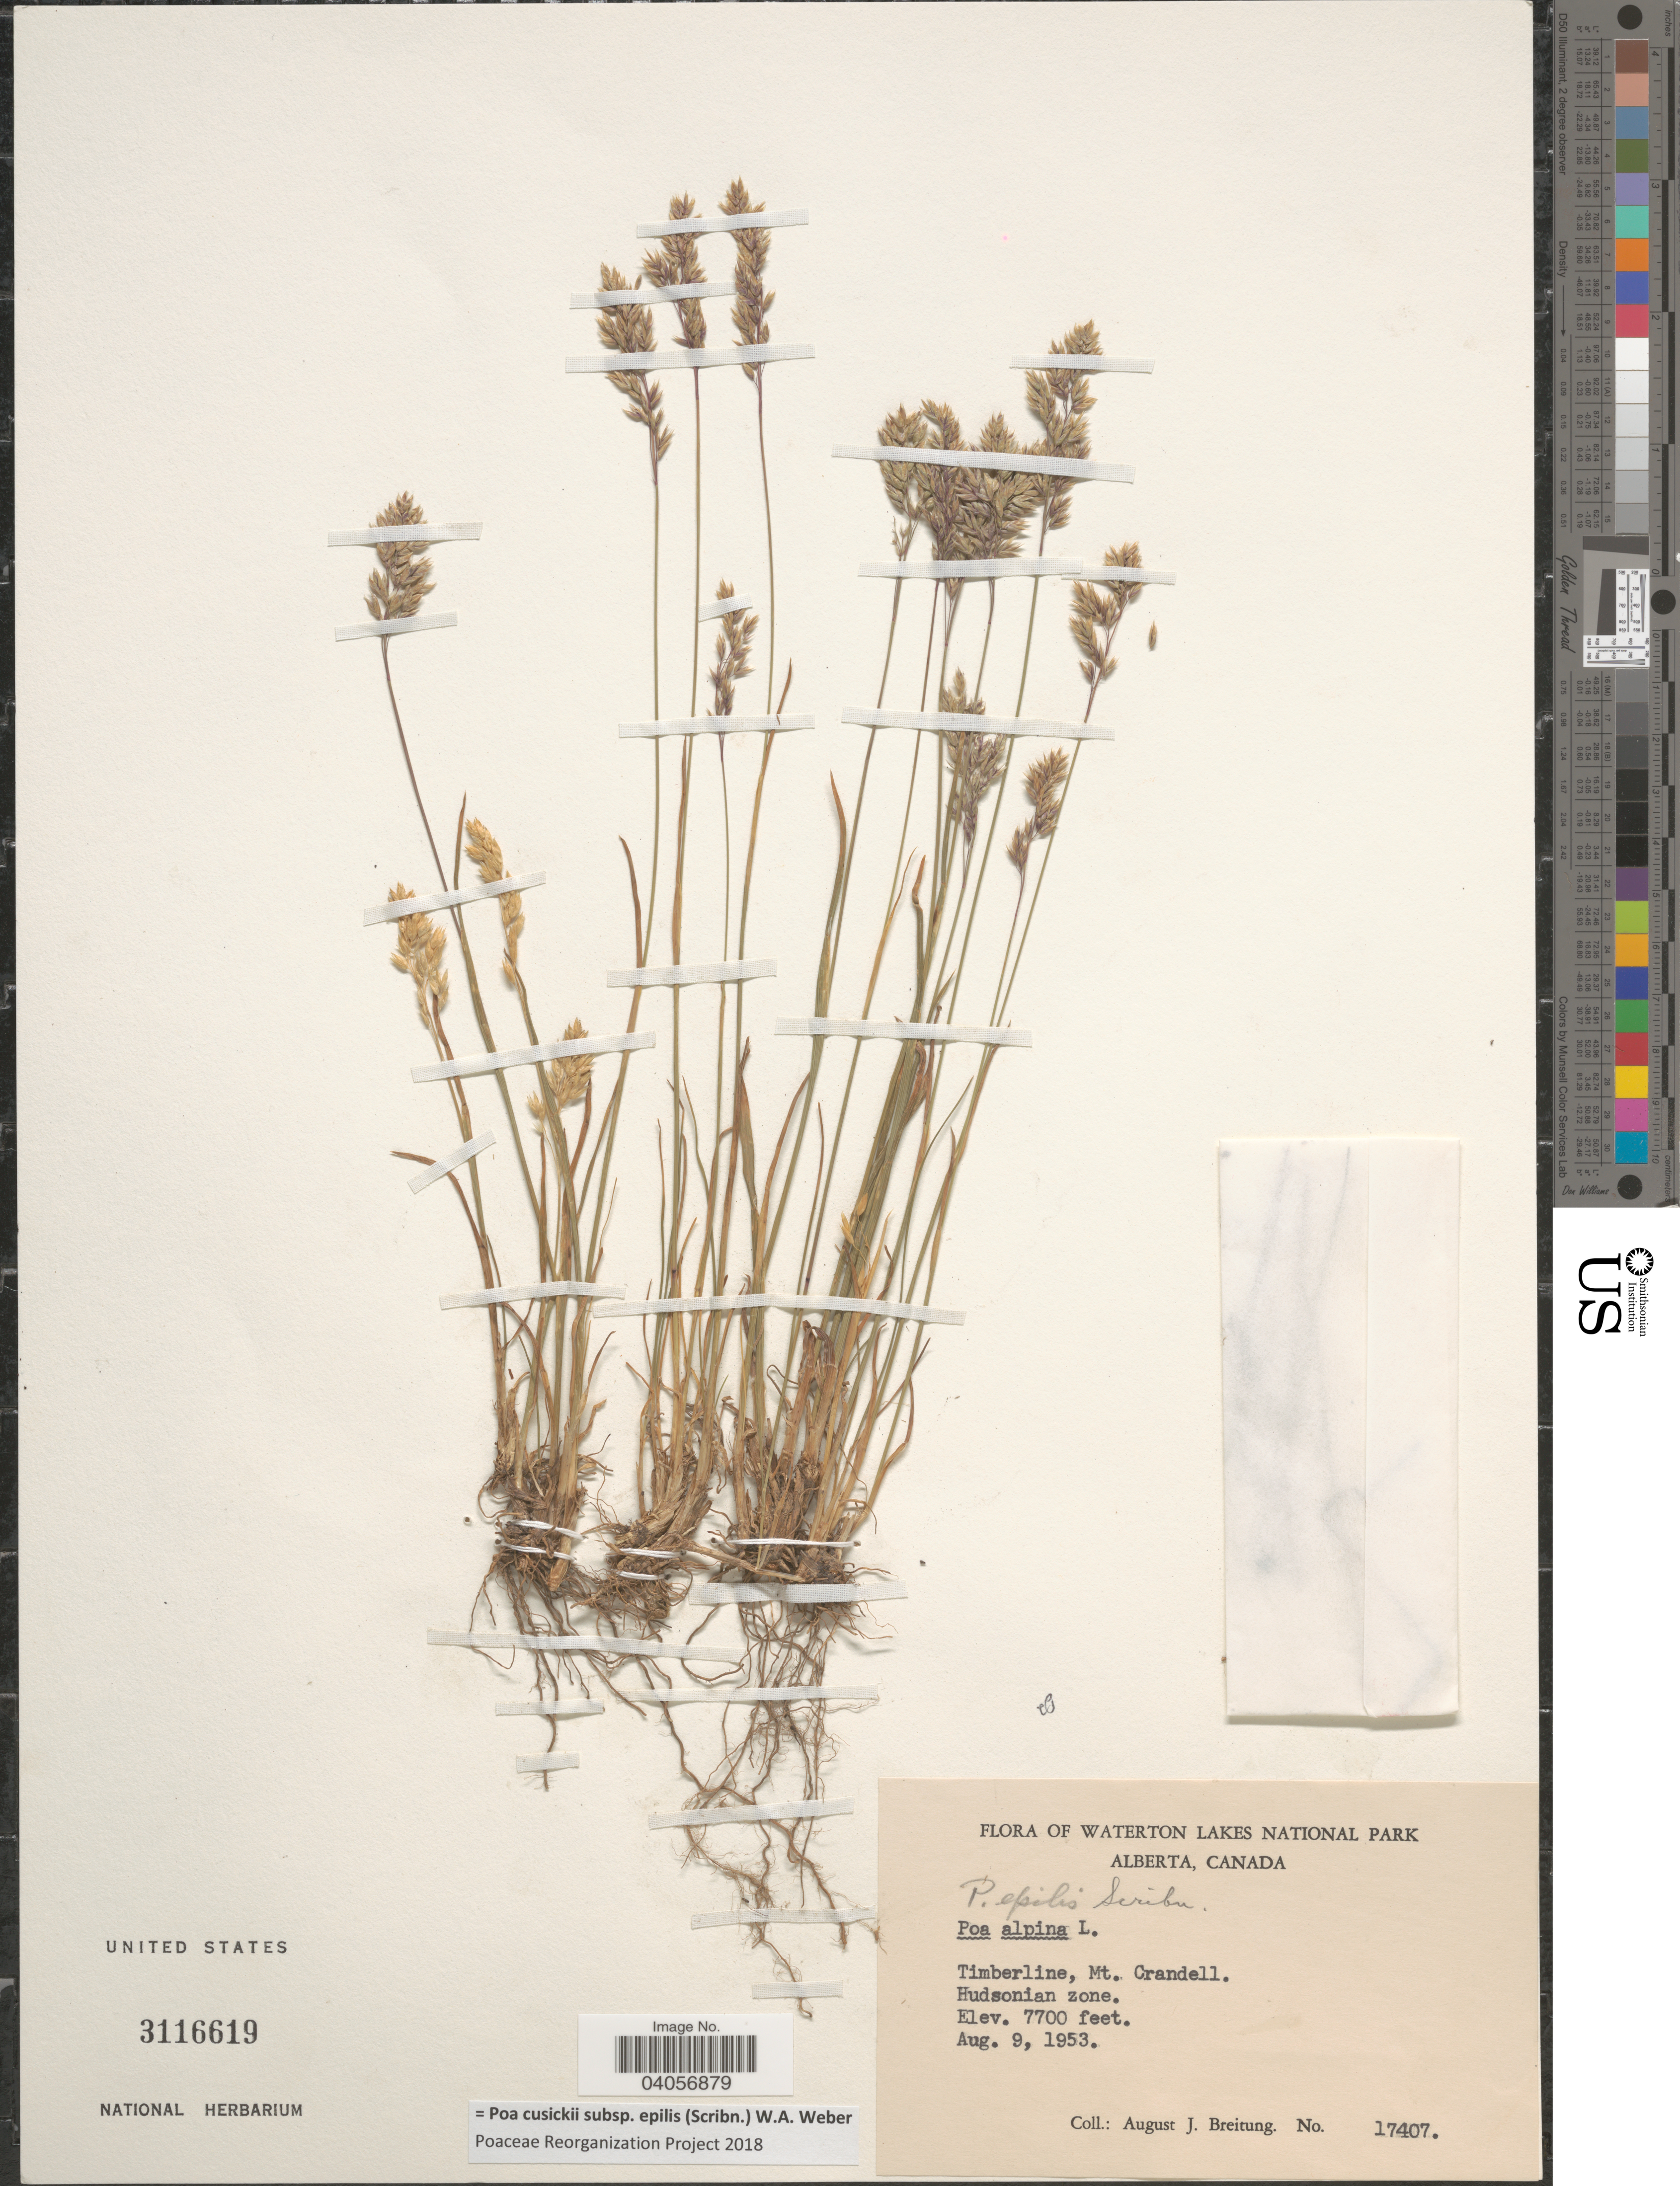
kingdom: Plantae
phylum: Tracheophyta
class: Liliopsida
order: Poales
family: Poaceae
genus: Poa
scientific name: Poa cusickii subsp. epilis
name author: (Scribn.) W.A. Weber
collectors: A. Breitung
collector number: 17407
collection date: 1953-08-09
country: Canada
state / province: Alberta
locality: Waterton Lakes National Park. Timberline, Mt. Crandell. Hudsonian zone.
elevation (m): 2347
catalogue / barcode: US 3116619